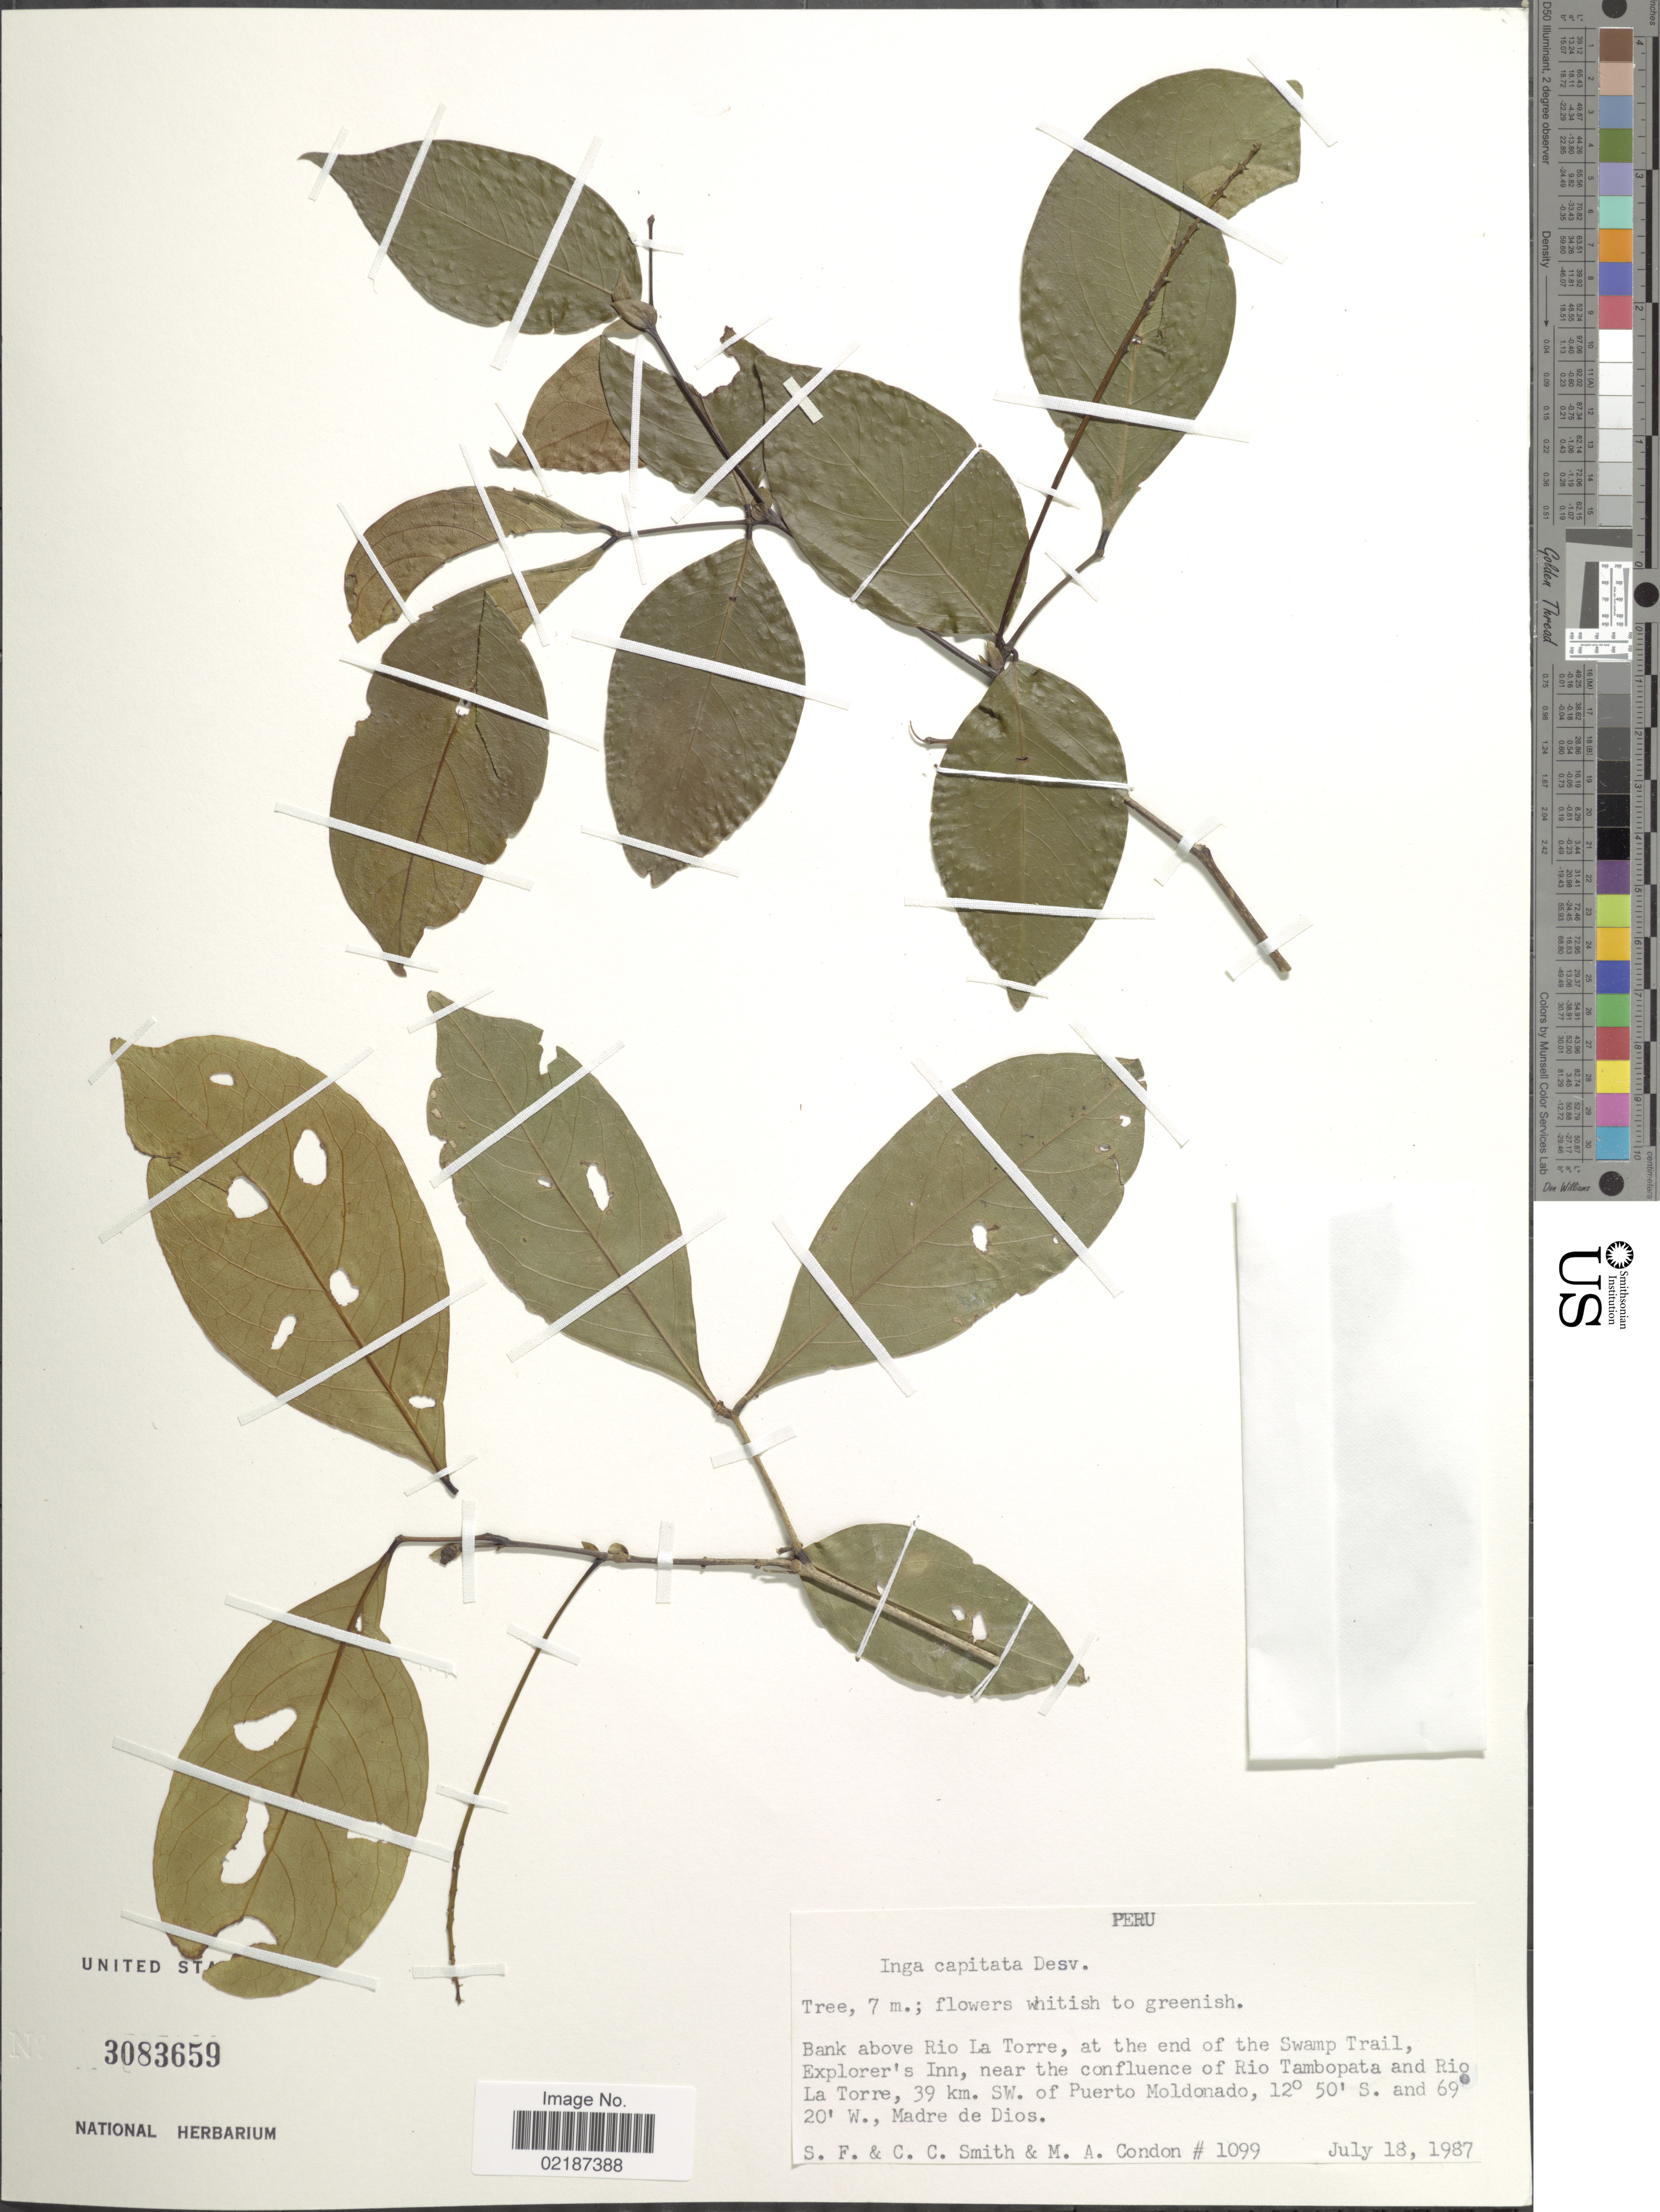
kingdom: Plantae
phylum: Tracheophyta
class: Magnoliopsida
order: Fabales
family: Fabaceae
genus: Inga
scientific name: Inga capitata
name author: Desv.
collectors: S.F. Smith, C. C. Smith & M. Condon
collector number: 1099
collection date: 1987-07-18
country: Peru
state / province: Madre de Dios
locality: Bank above Rio La Torre, at the end of the Swamp Trail, Explorer's Inn, near the confluence of Rio Tambopata and Rio La Torre, 39 km. SW. of Puerto Moldonado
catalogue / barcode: US 3083659